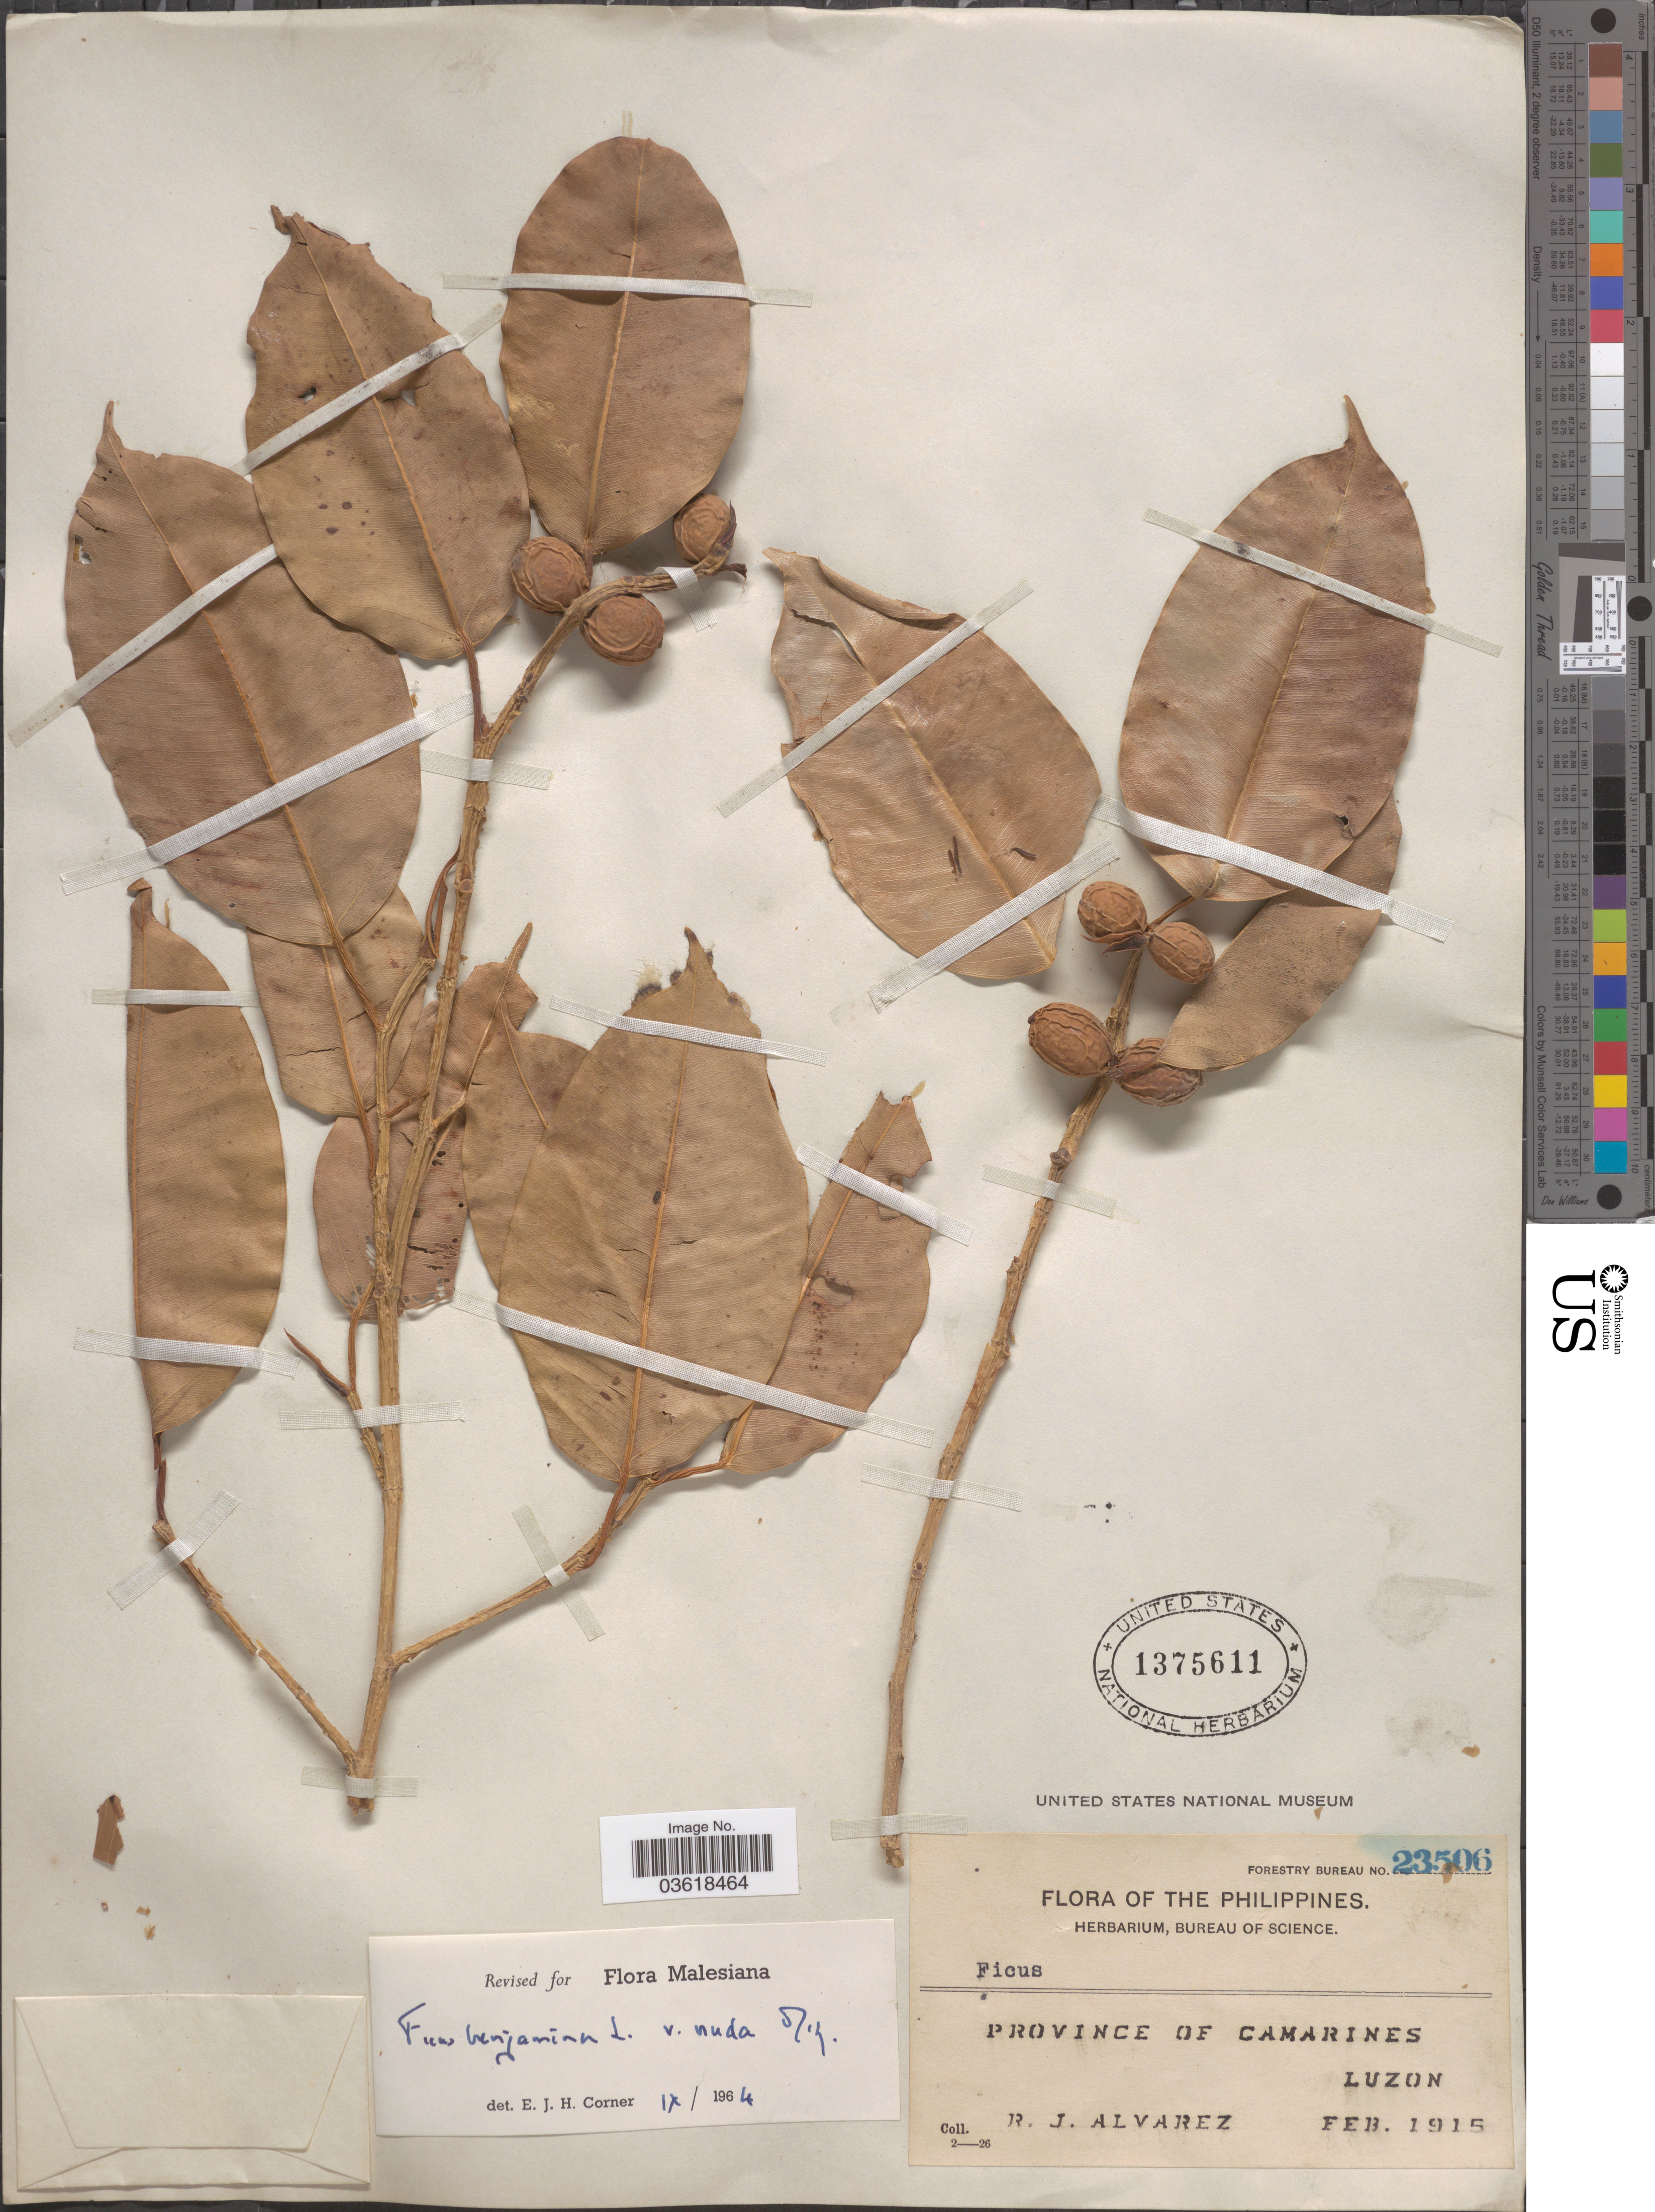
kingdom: Plantae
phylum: Tracheophyta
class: Magnoliopsida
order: Rosales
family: Moraceae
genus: Ficus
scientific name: Ficus benjamina var. nuda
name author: (Miq.) Barrett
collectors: R. Alvarez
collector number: Forestry Bureau 23506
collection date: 1915-02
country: Philippines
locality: Province of Camarines. Luzon.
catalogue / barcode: US 1375611